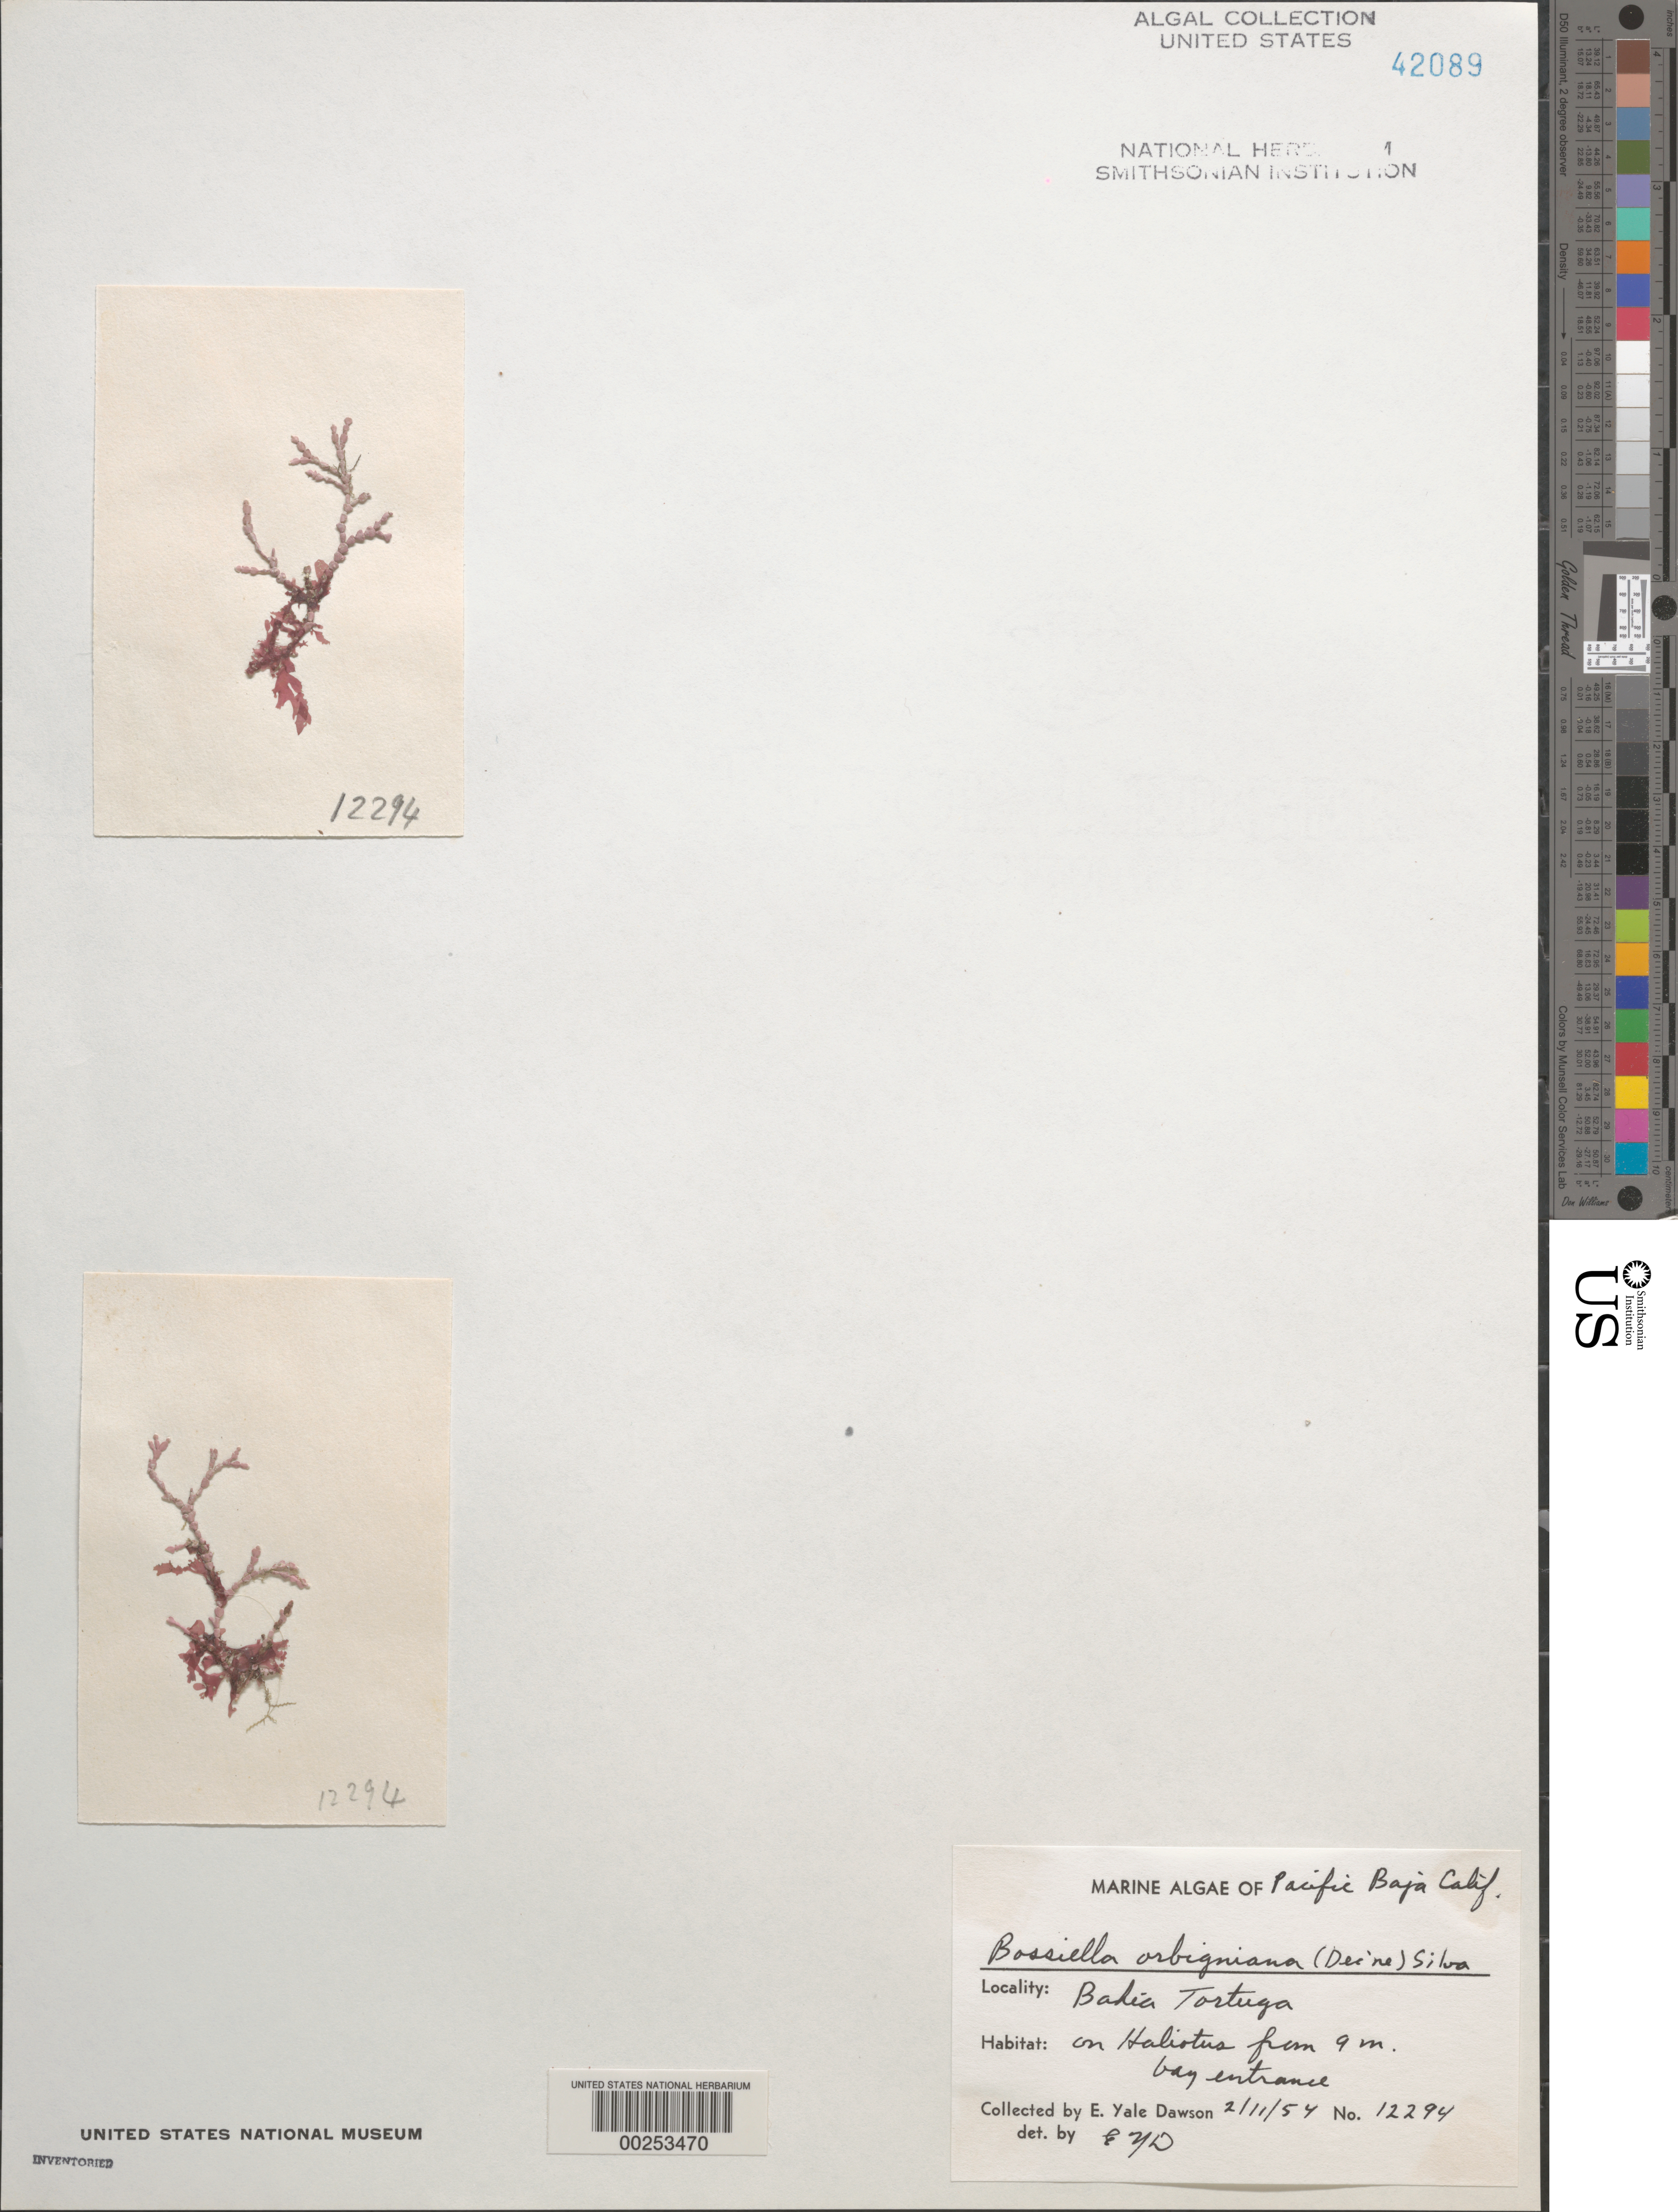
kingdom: Plantae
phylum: Rhodophyta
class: Florideophyceae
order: Corallinales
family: Corallinaceae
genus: Bossiella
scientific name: Bossiella orbigniana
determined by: Dawson, E. Y.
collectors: E. Y. Dawson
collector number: EYD 12294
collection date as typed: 11 Feb 1954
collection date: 1954-02-11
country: Mexico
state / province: Baja California Sur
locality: Bahia Tortuga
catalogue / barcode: US 42089